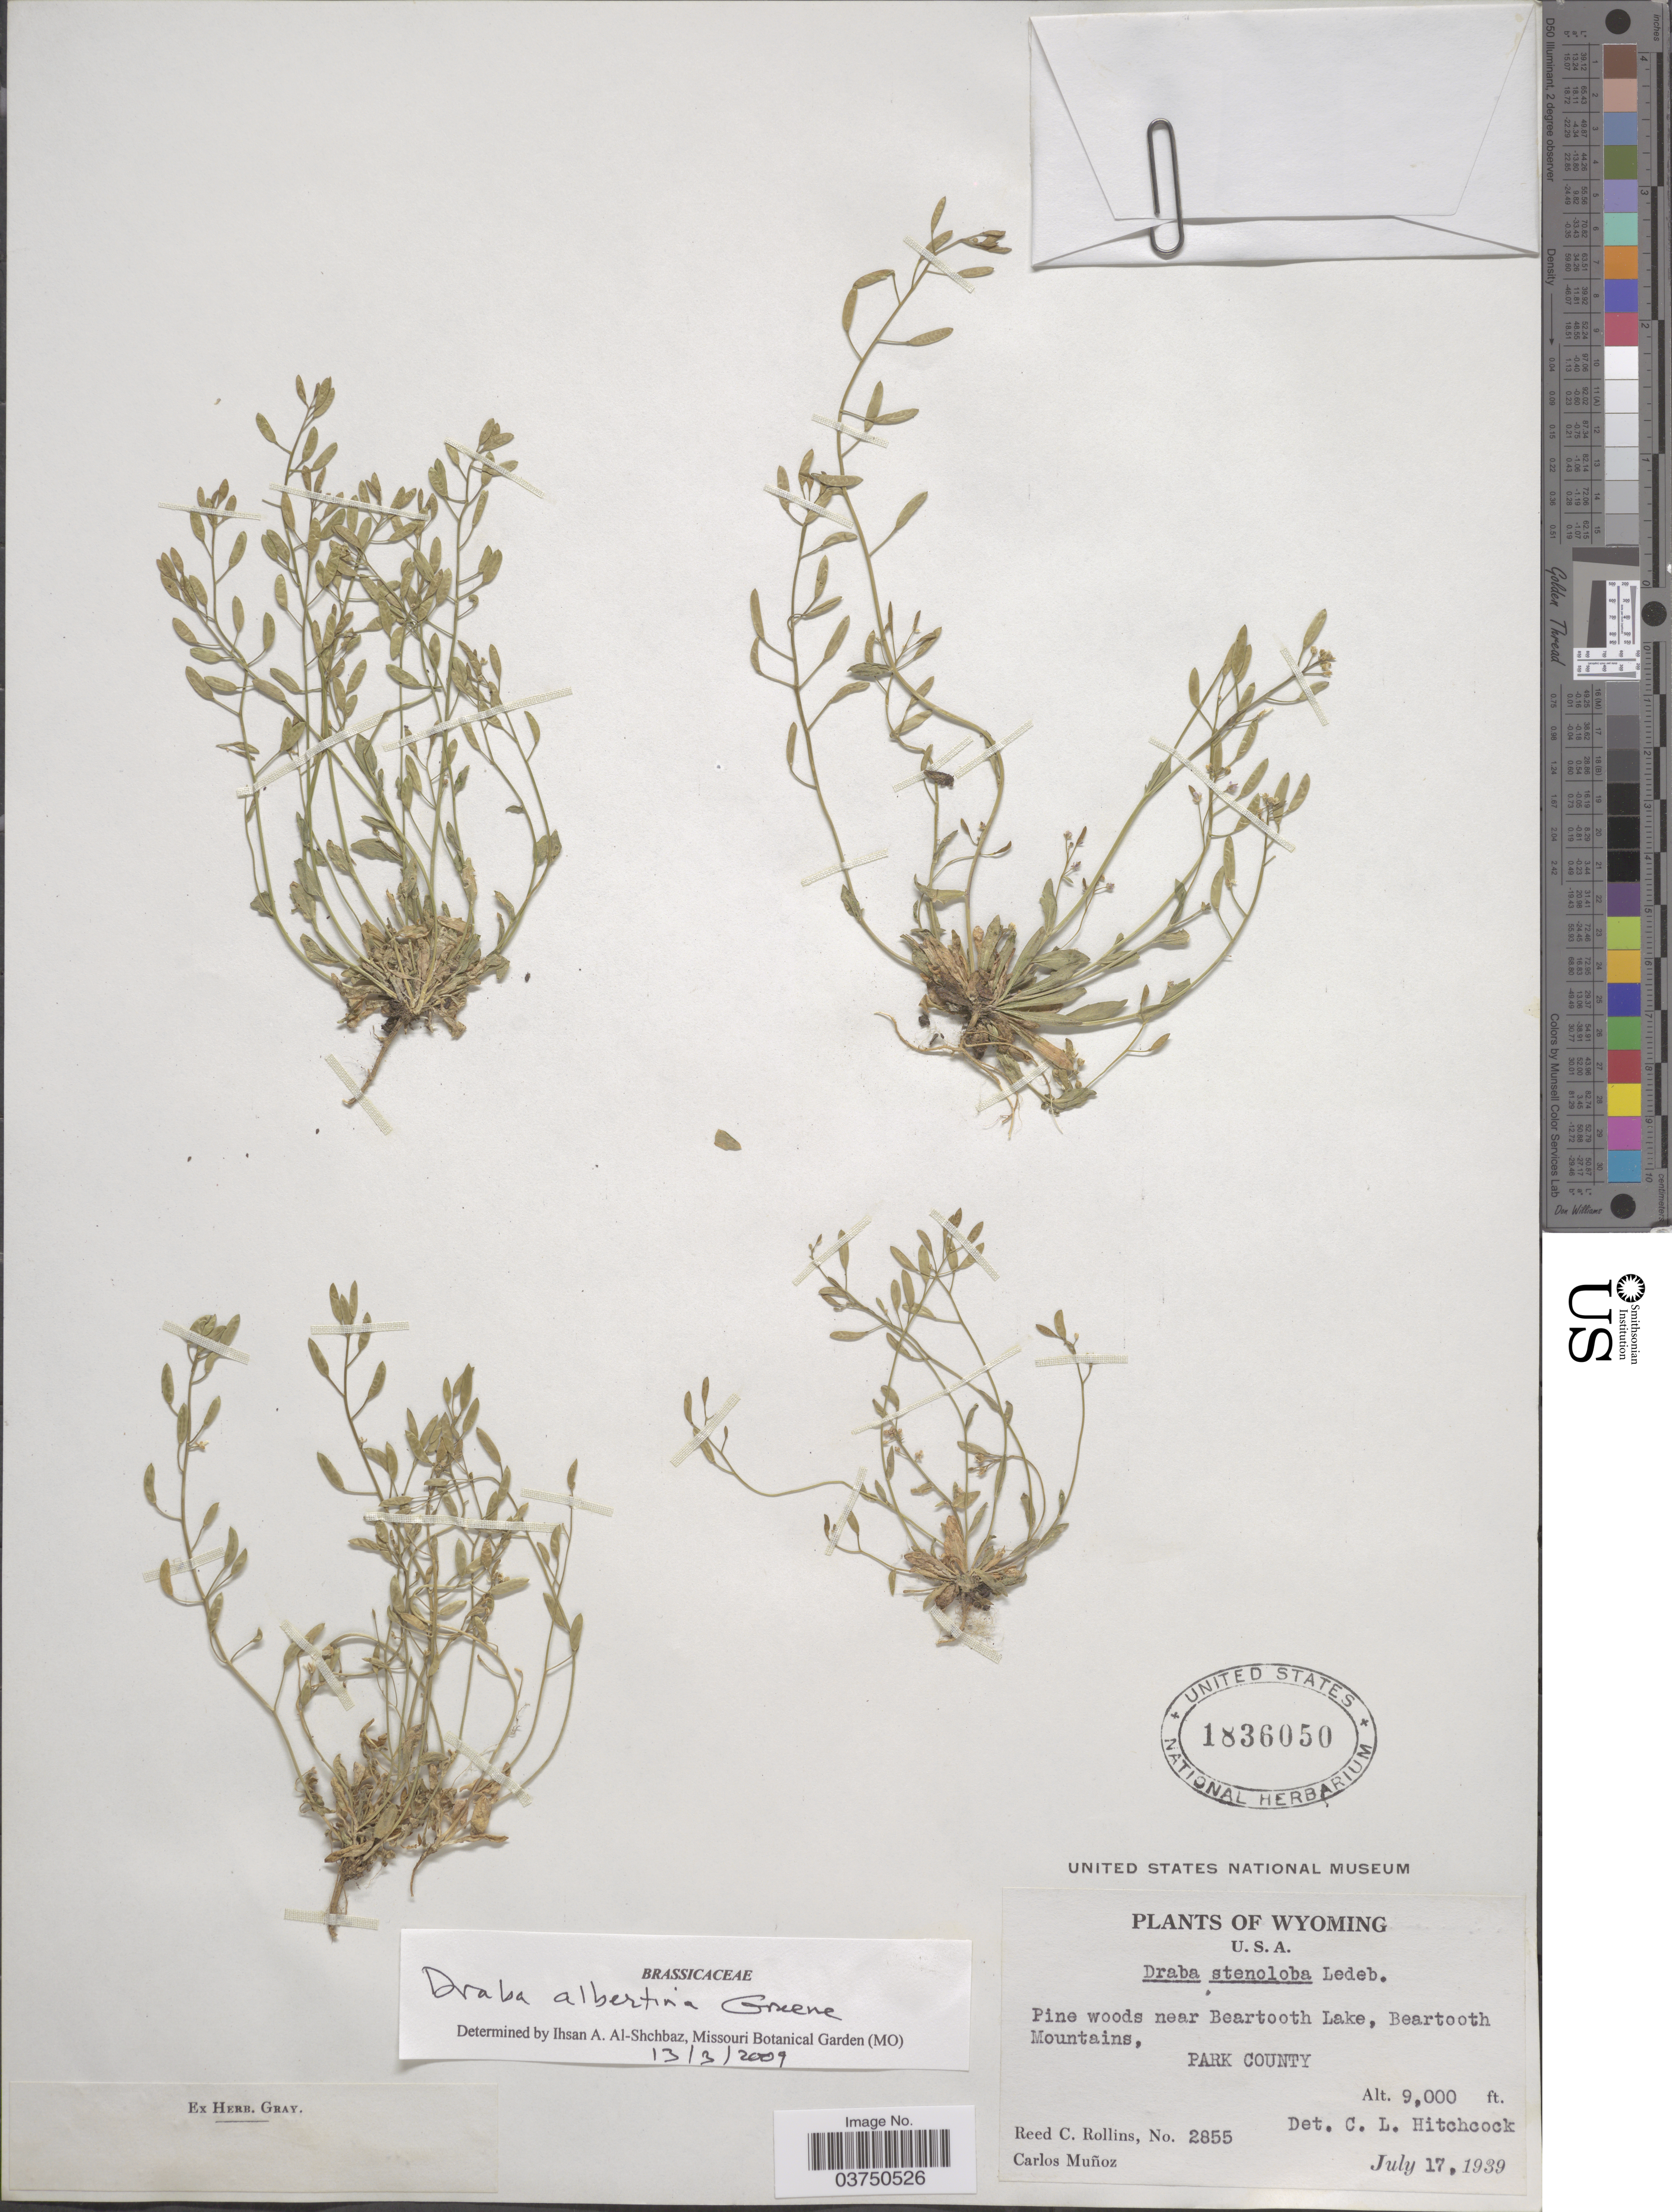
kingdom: Plantae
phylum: Tracheophyta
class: Magnoliopsida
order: Brassicales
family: Brassicaceae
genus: Draba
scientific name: Draba albertina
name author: Greene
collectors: R. C. Rollins & C. Muñoz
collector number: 2855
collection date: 1939-07-17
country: United States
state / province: Wyoming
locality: Pine woods near Beartooth Lake, Beartooth Mountains, Park County.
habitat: pine woods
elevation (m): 2743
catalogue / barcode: US 1836050